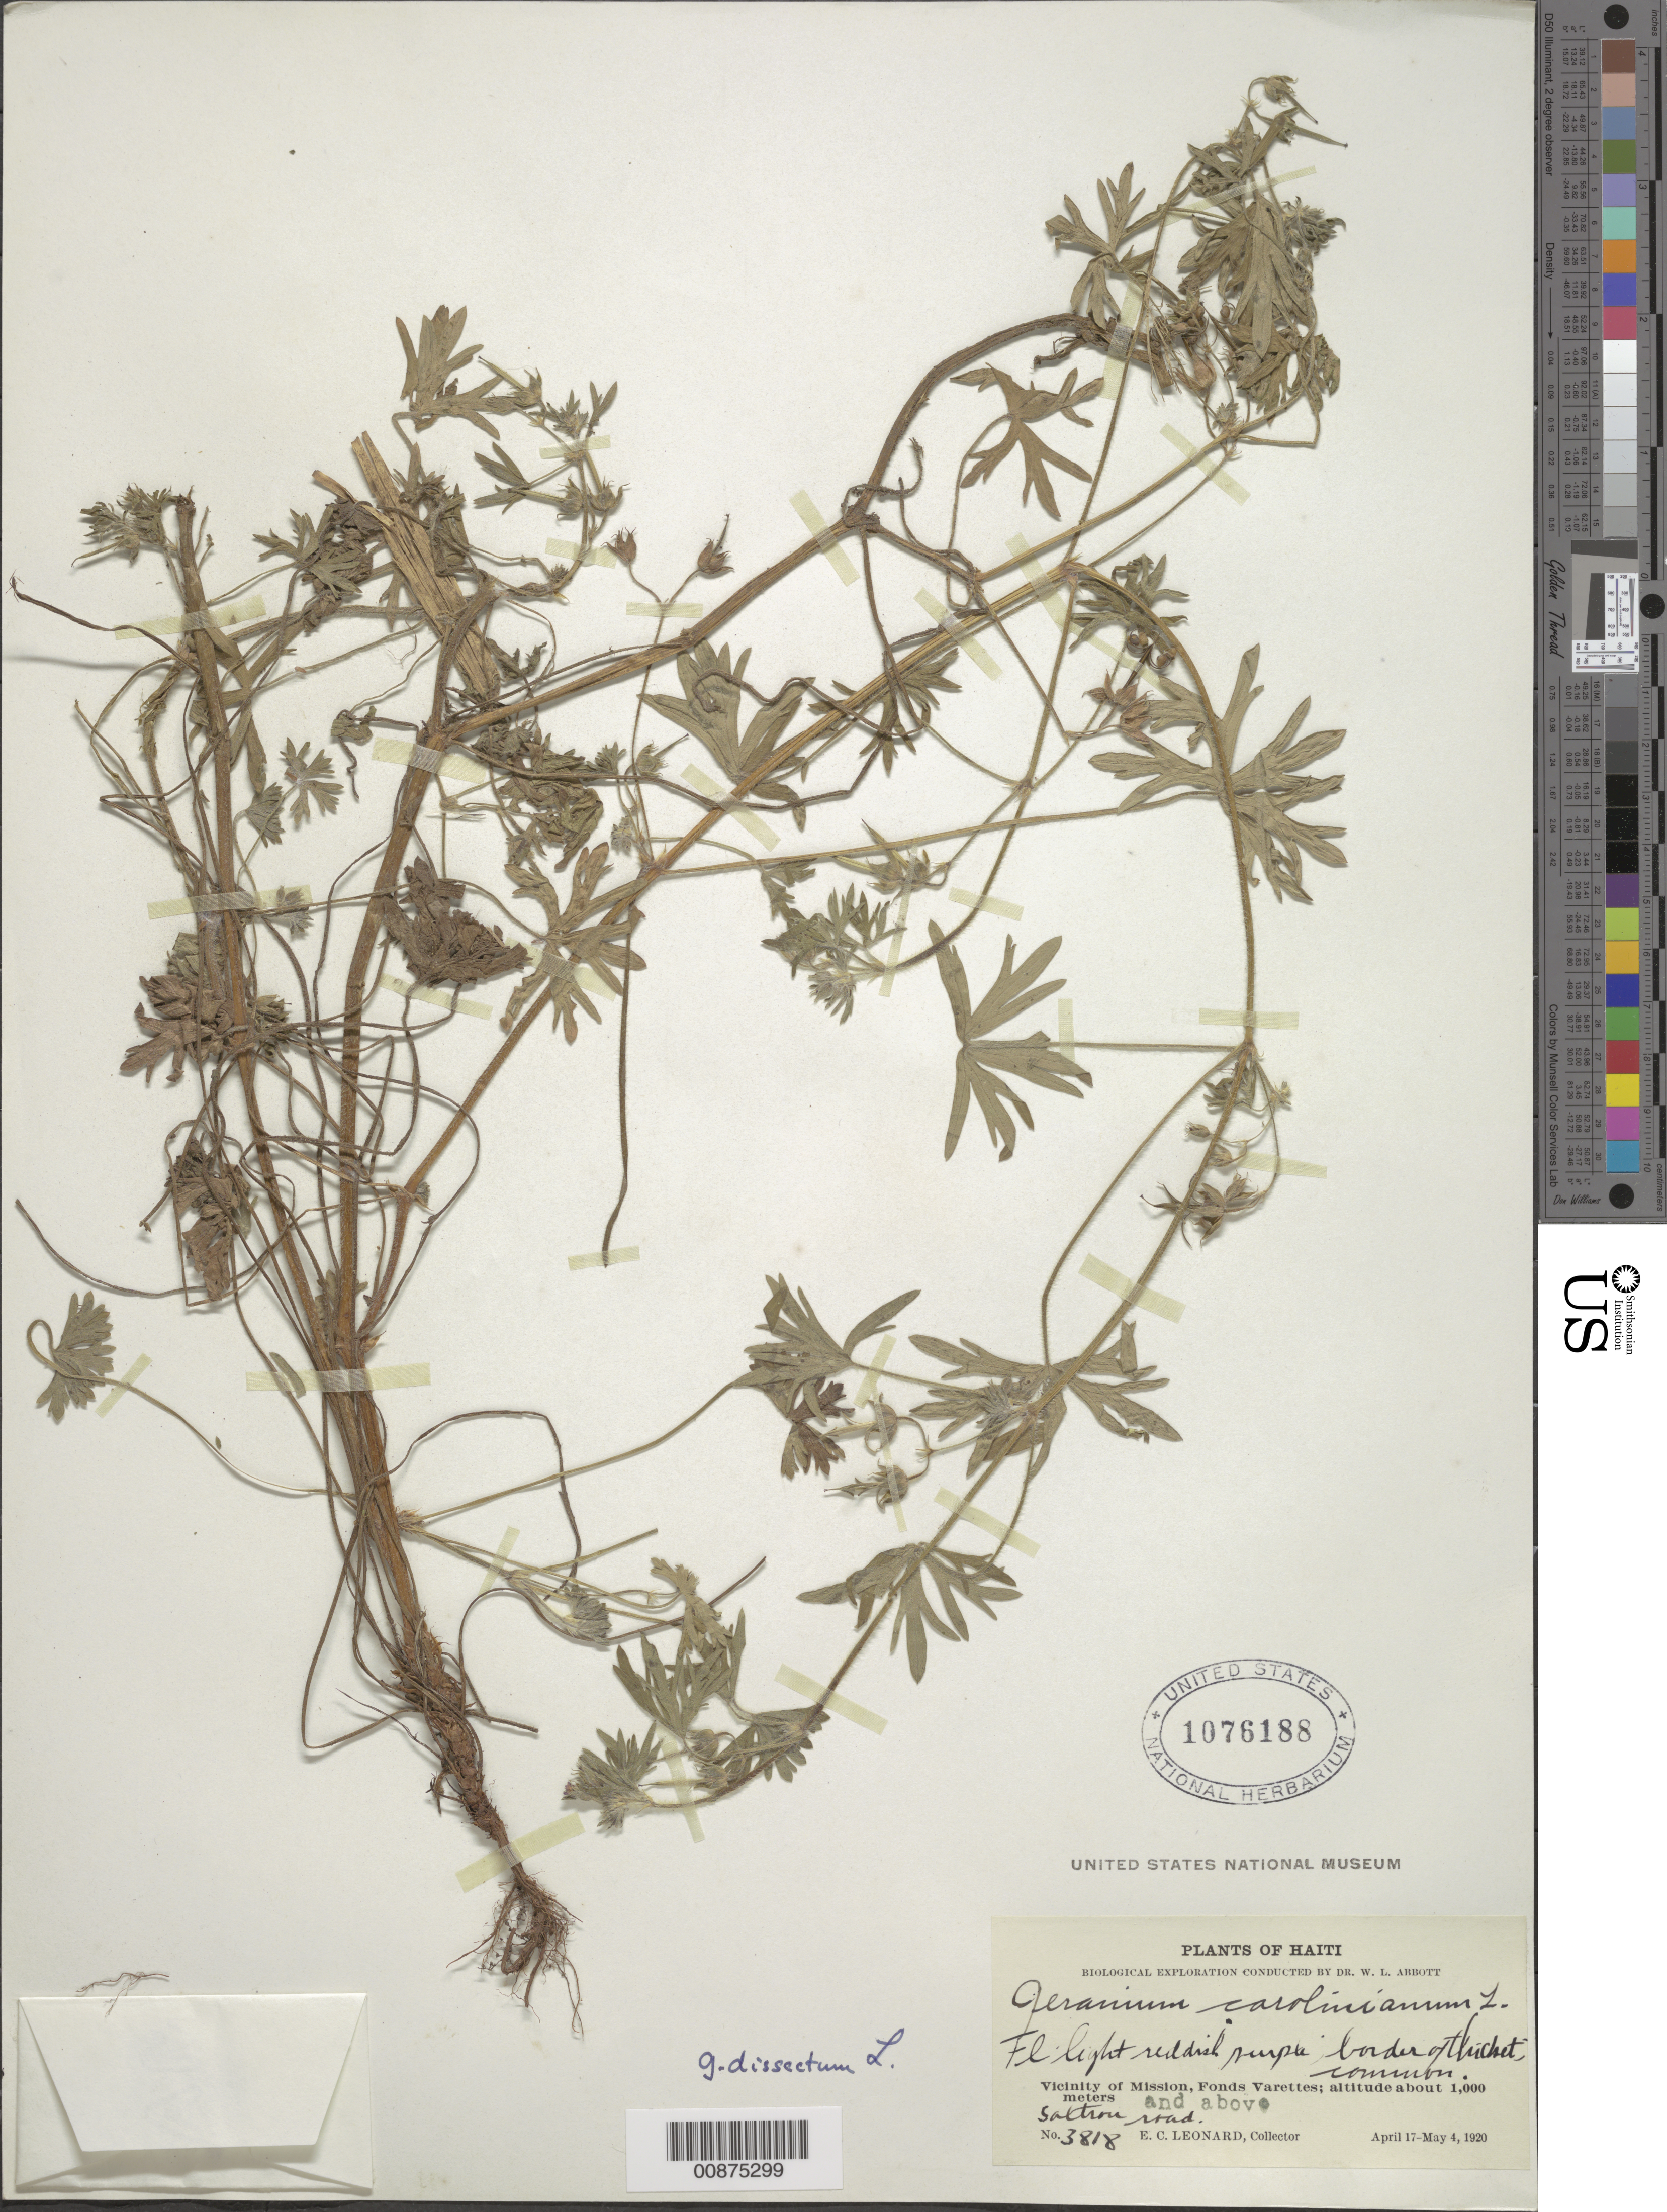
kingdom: Plantae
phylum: Tracheophyta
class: Magnoliopsida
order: Geraniales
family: Geraniaceae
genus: Geranium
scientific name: Geranium dissectum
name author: L.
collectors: E. C. Leonard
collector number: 3818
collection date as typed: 17 Apr 1920 to 04 May 1920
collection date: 1920-04-17/1920-05-04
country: Haiti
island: Hispaniola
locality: Vicinity of Mission, Fonds Varettes. Saltrou road.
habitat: Border of thicket.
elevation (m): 1000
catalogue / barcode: US 1076188